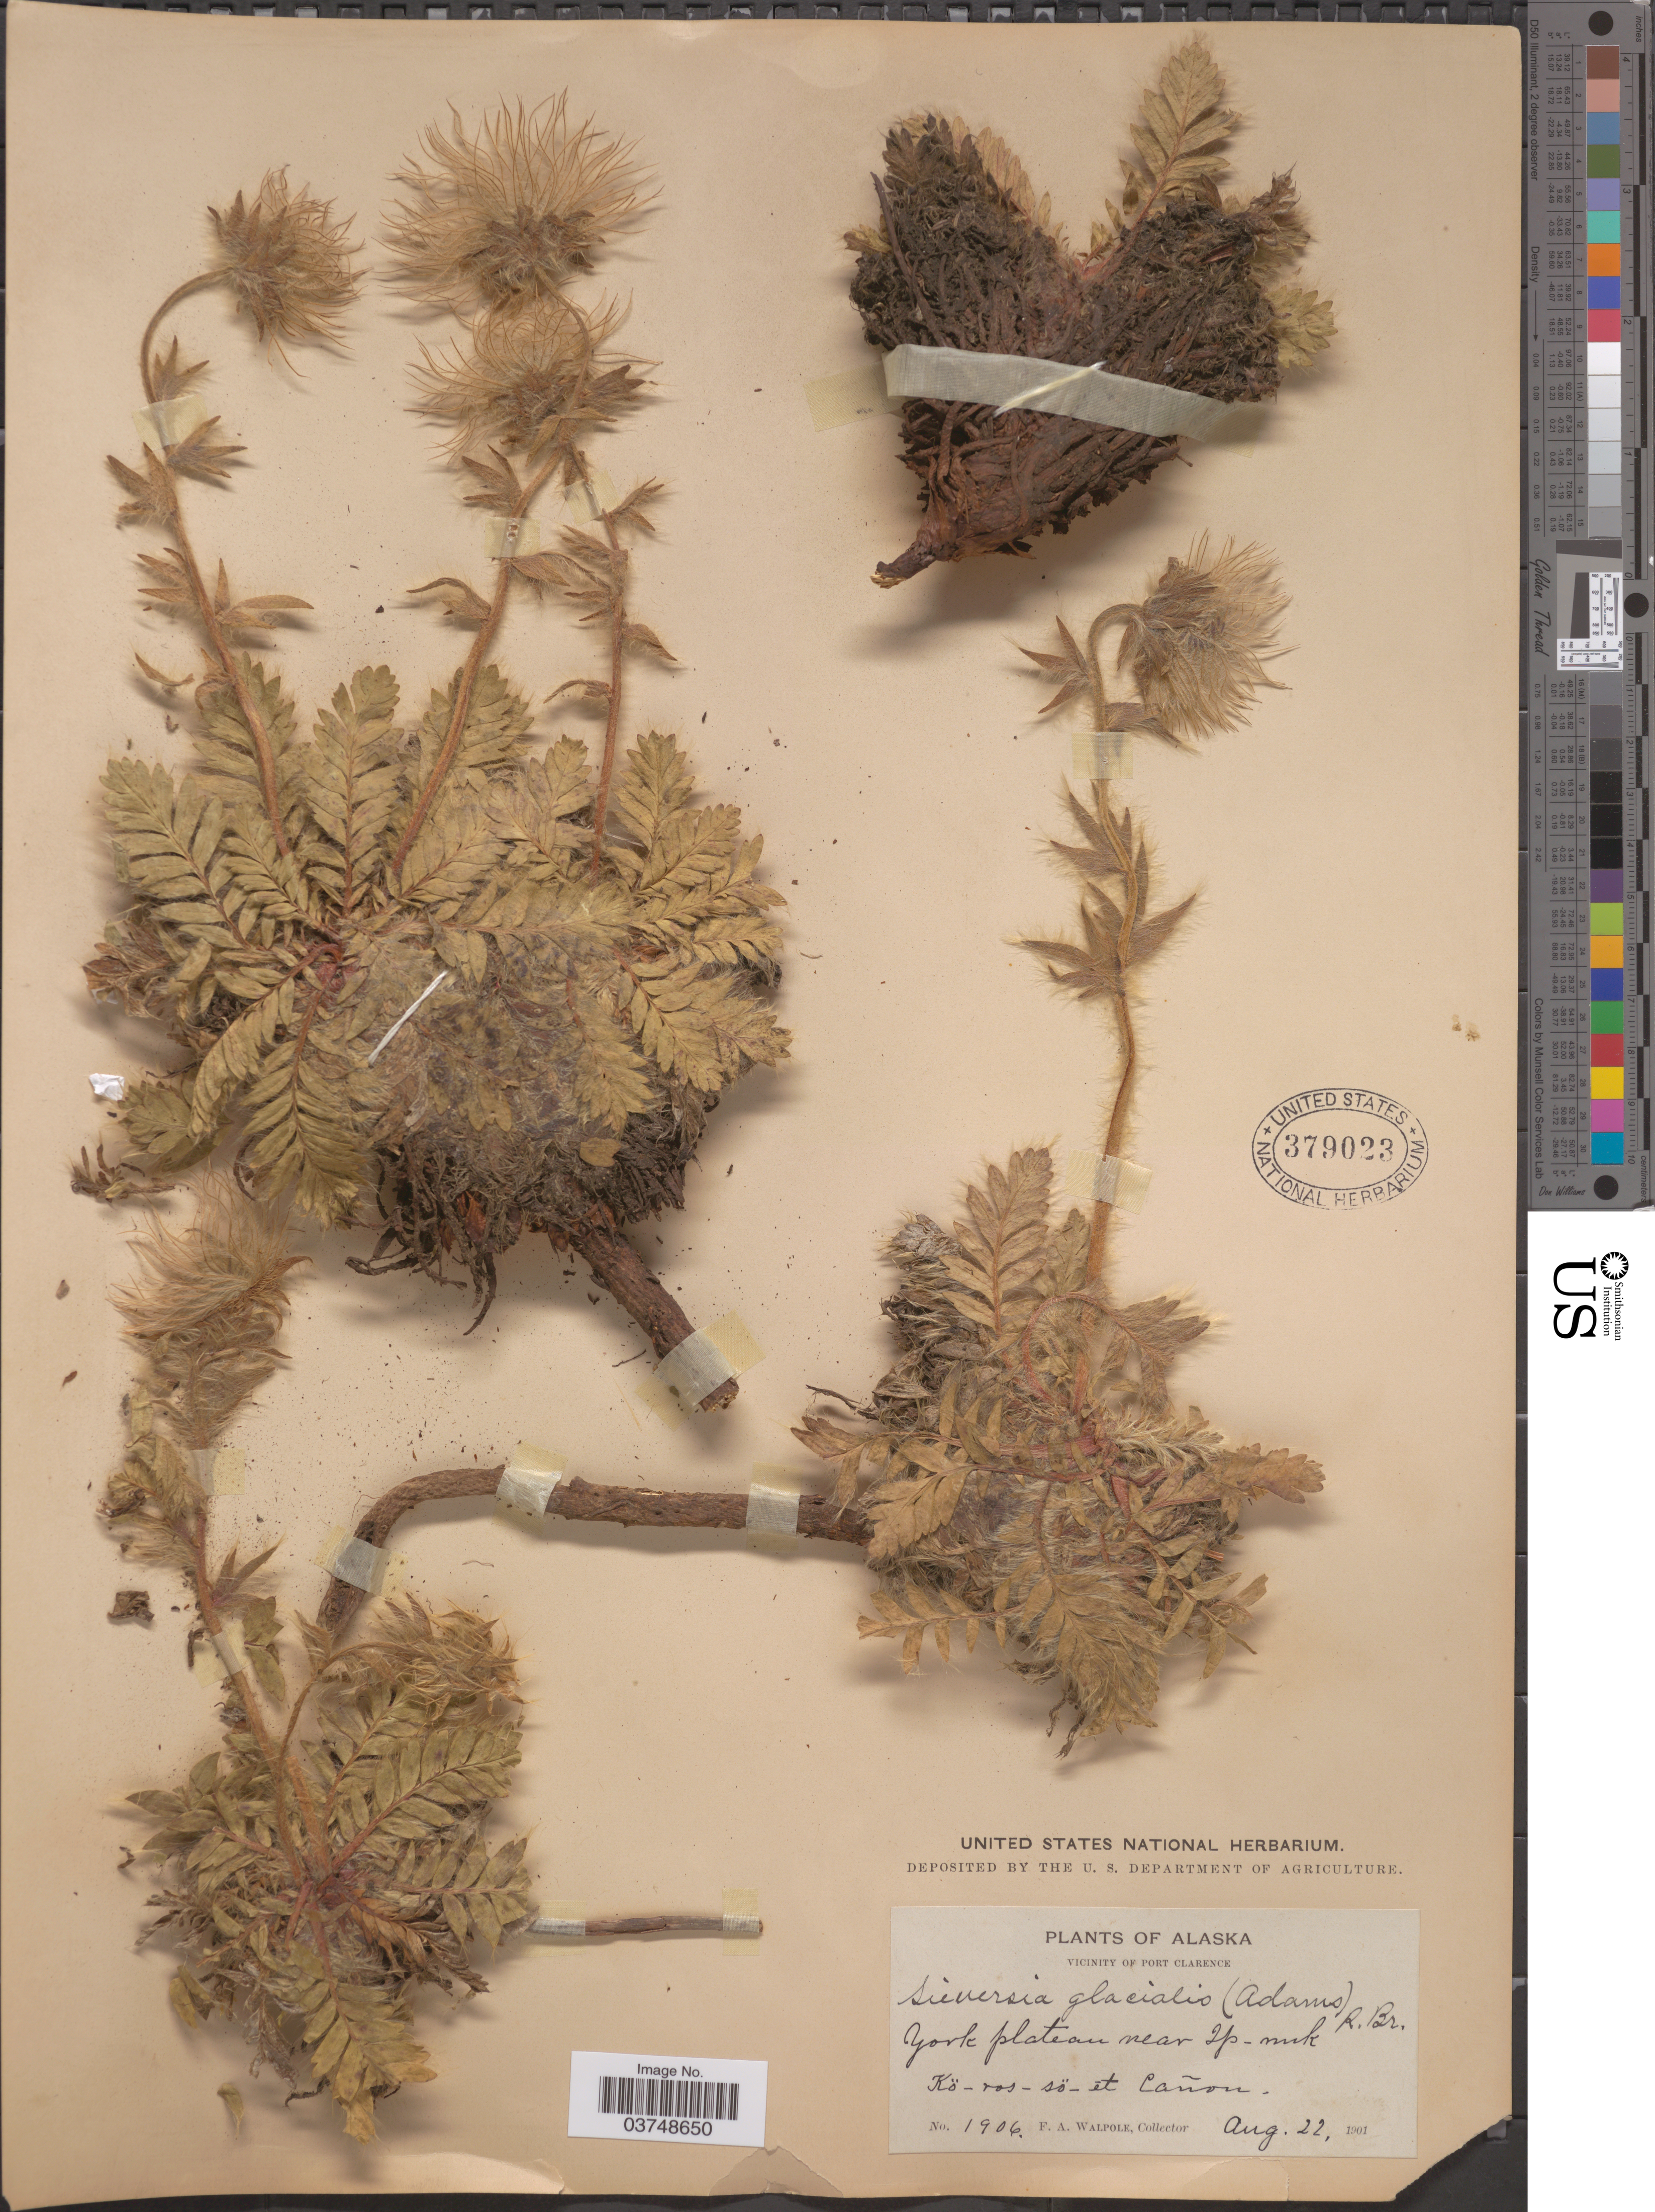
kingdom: Plantae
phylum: Tracheophyta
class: Magnoliopsida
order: Rosales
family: Rosaceae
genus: Geum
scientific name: Geum glaciale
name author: Adams ex Fisch.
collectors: F. Walpole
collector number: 1906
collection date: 1901-08-22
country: United States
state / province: Alaska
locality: Vicinity of Port Clarence. York plateau near Ip-nuk. Kö- ros - sö- et Cañon.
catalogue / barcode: US 379023